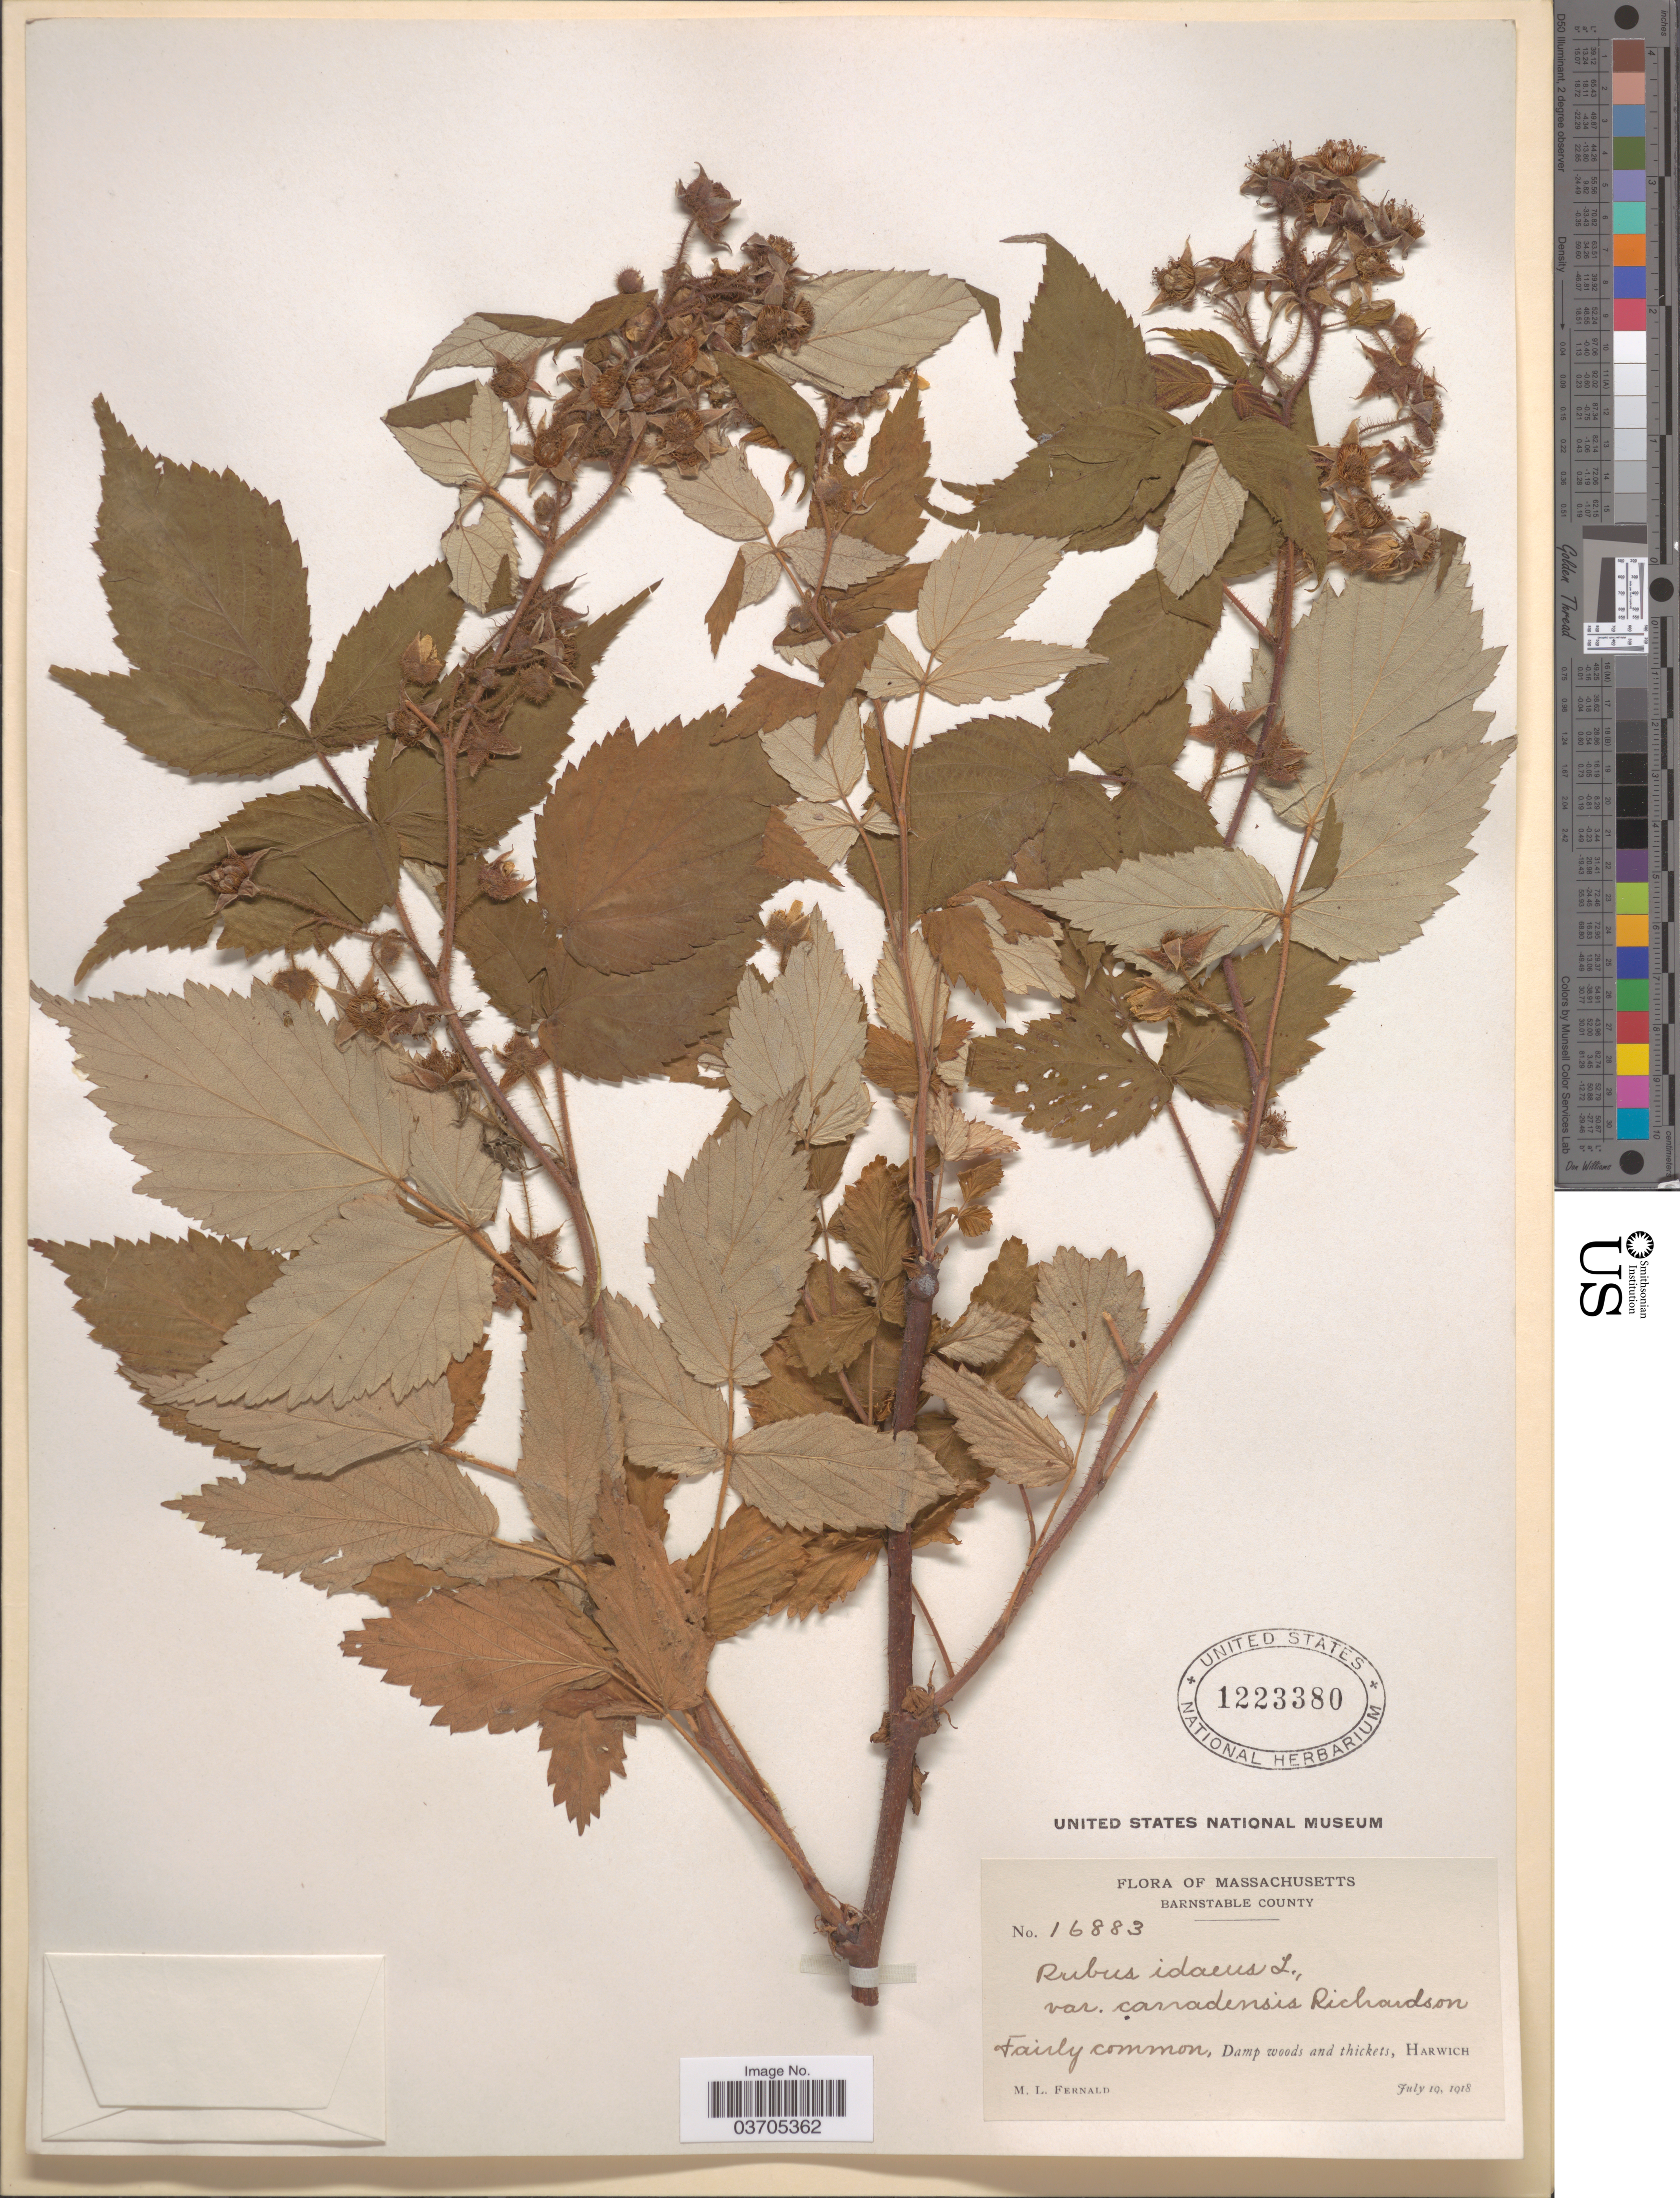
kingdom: Plantae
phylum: Tracheophyta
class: Magnoliopsida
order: Rosales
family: Rosaceae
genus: Rubus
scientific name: Rubus idaeus var. canadensis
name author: Richardson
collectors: M. L. Fernald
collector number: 16883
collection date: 1918-07-10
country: United States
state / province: Massachusetts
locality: Barnstable County. Harwich.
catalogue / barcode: US 1223380